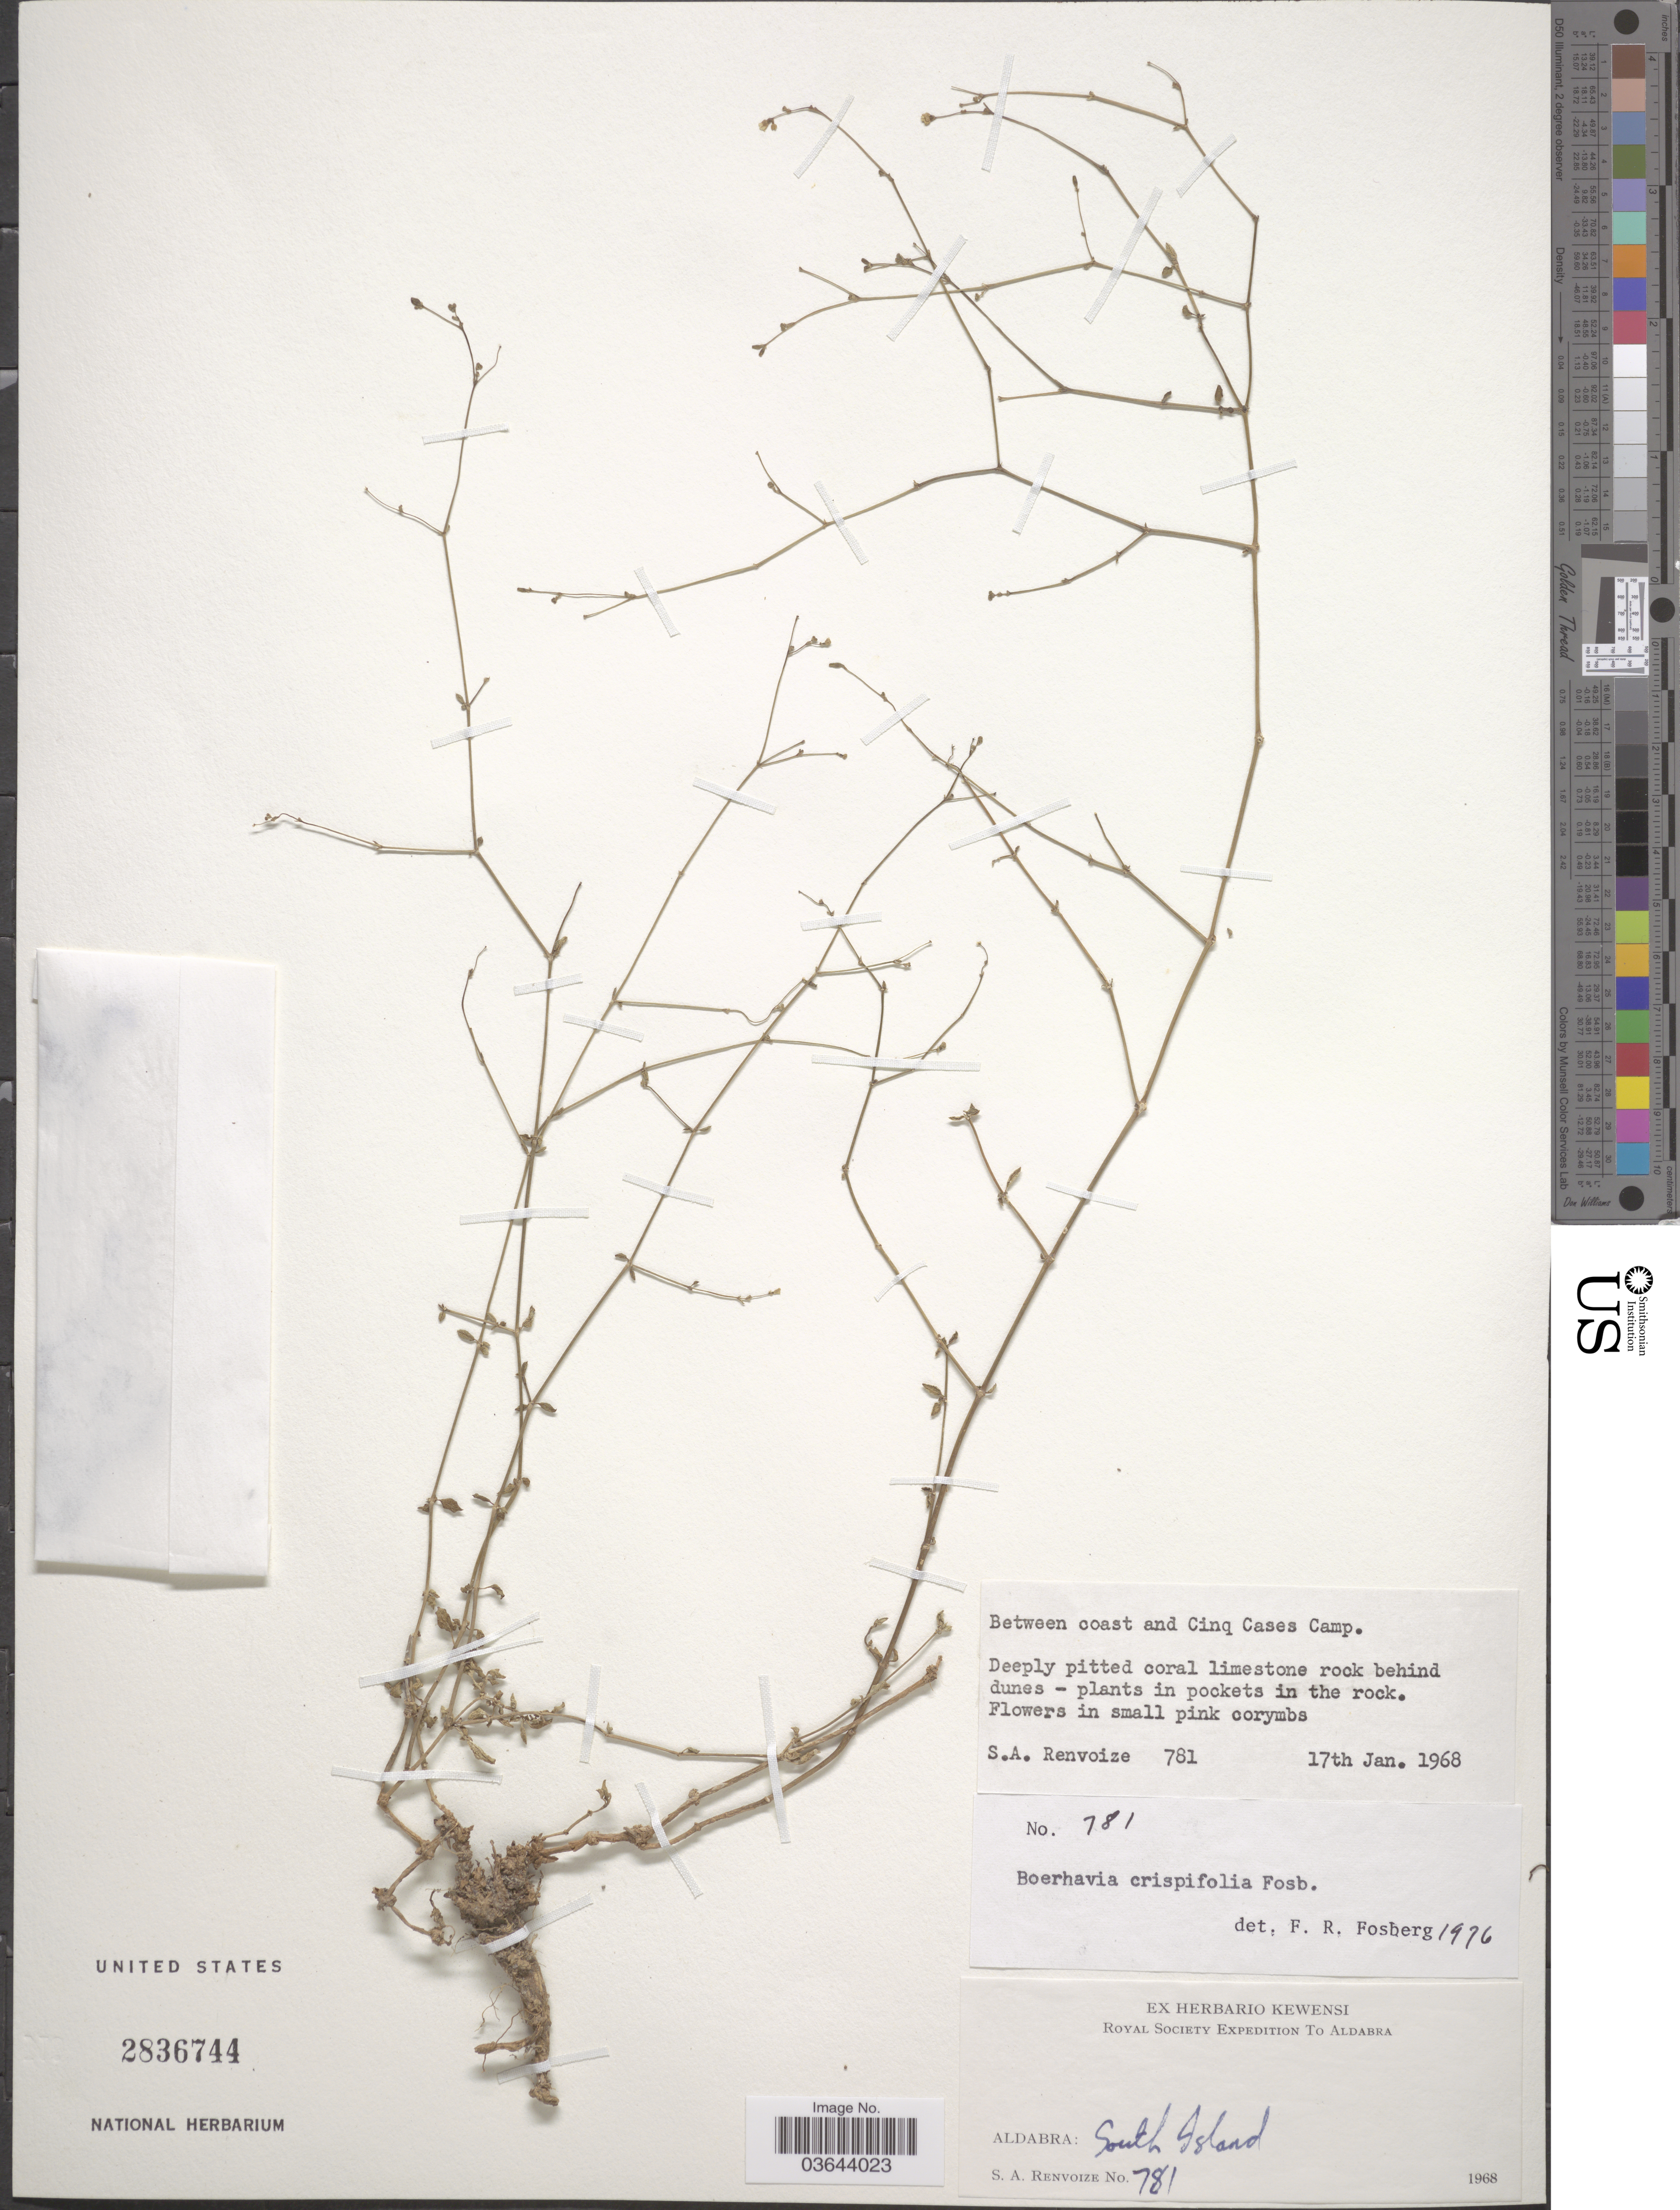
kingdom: Plantae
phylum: Tracheophyta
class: Magnoliopsida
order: Caryophyllales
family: Nyctaginaceae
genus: Boerhavia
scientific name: Boerhavia crispifolia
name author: Fosberg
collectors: S. A. Renvoize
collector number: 781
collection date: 1968-01-17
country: Seychelles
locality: Between coast and Cinq Cases Camp. Aldabra: South Island.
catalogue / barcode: US 2836744